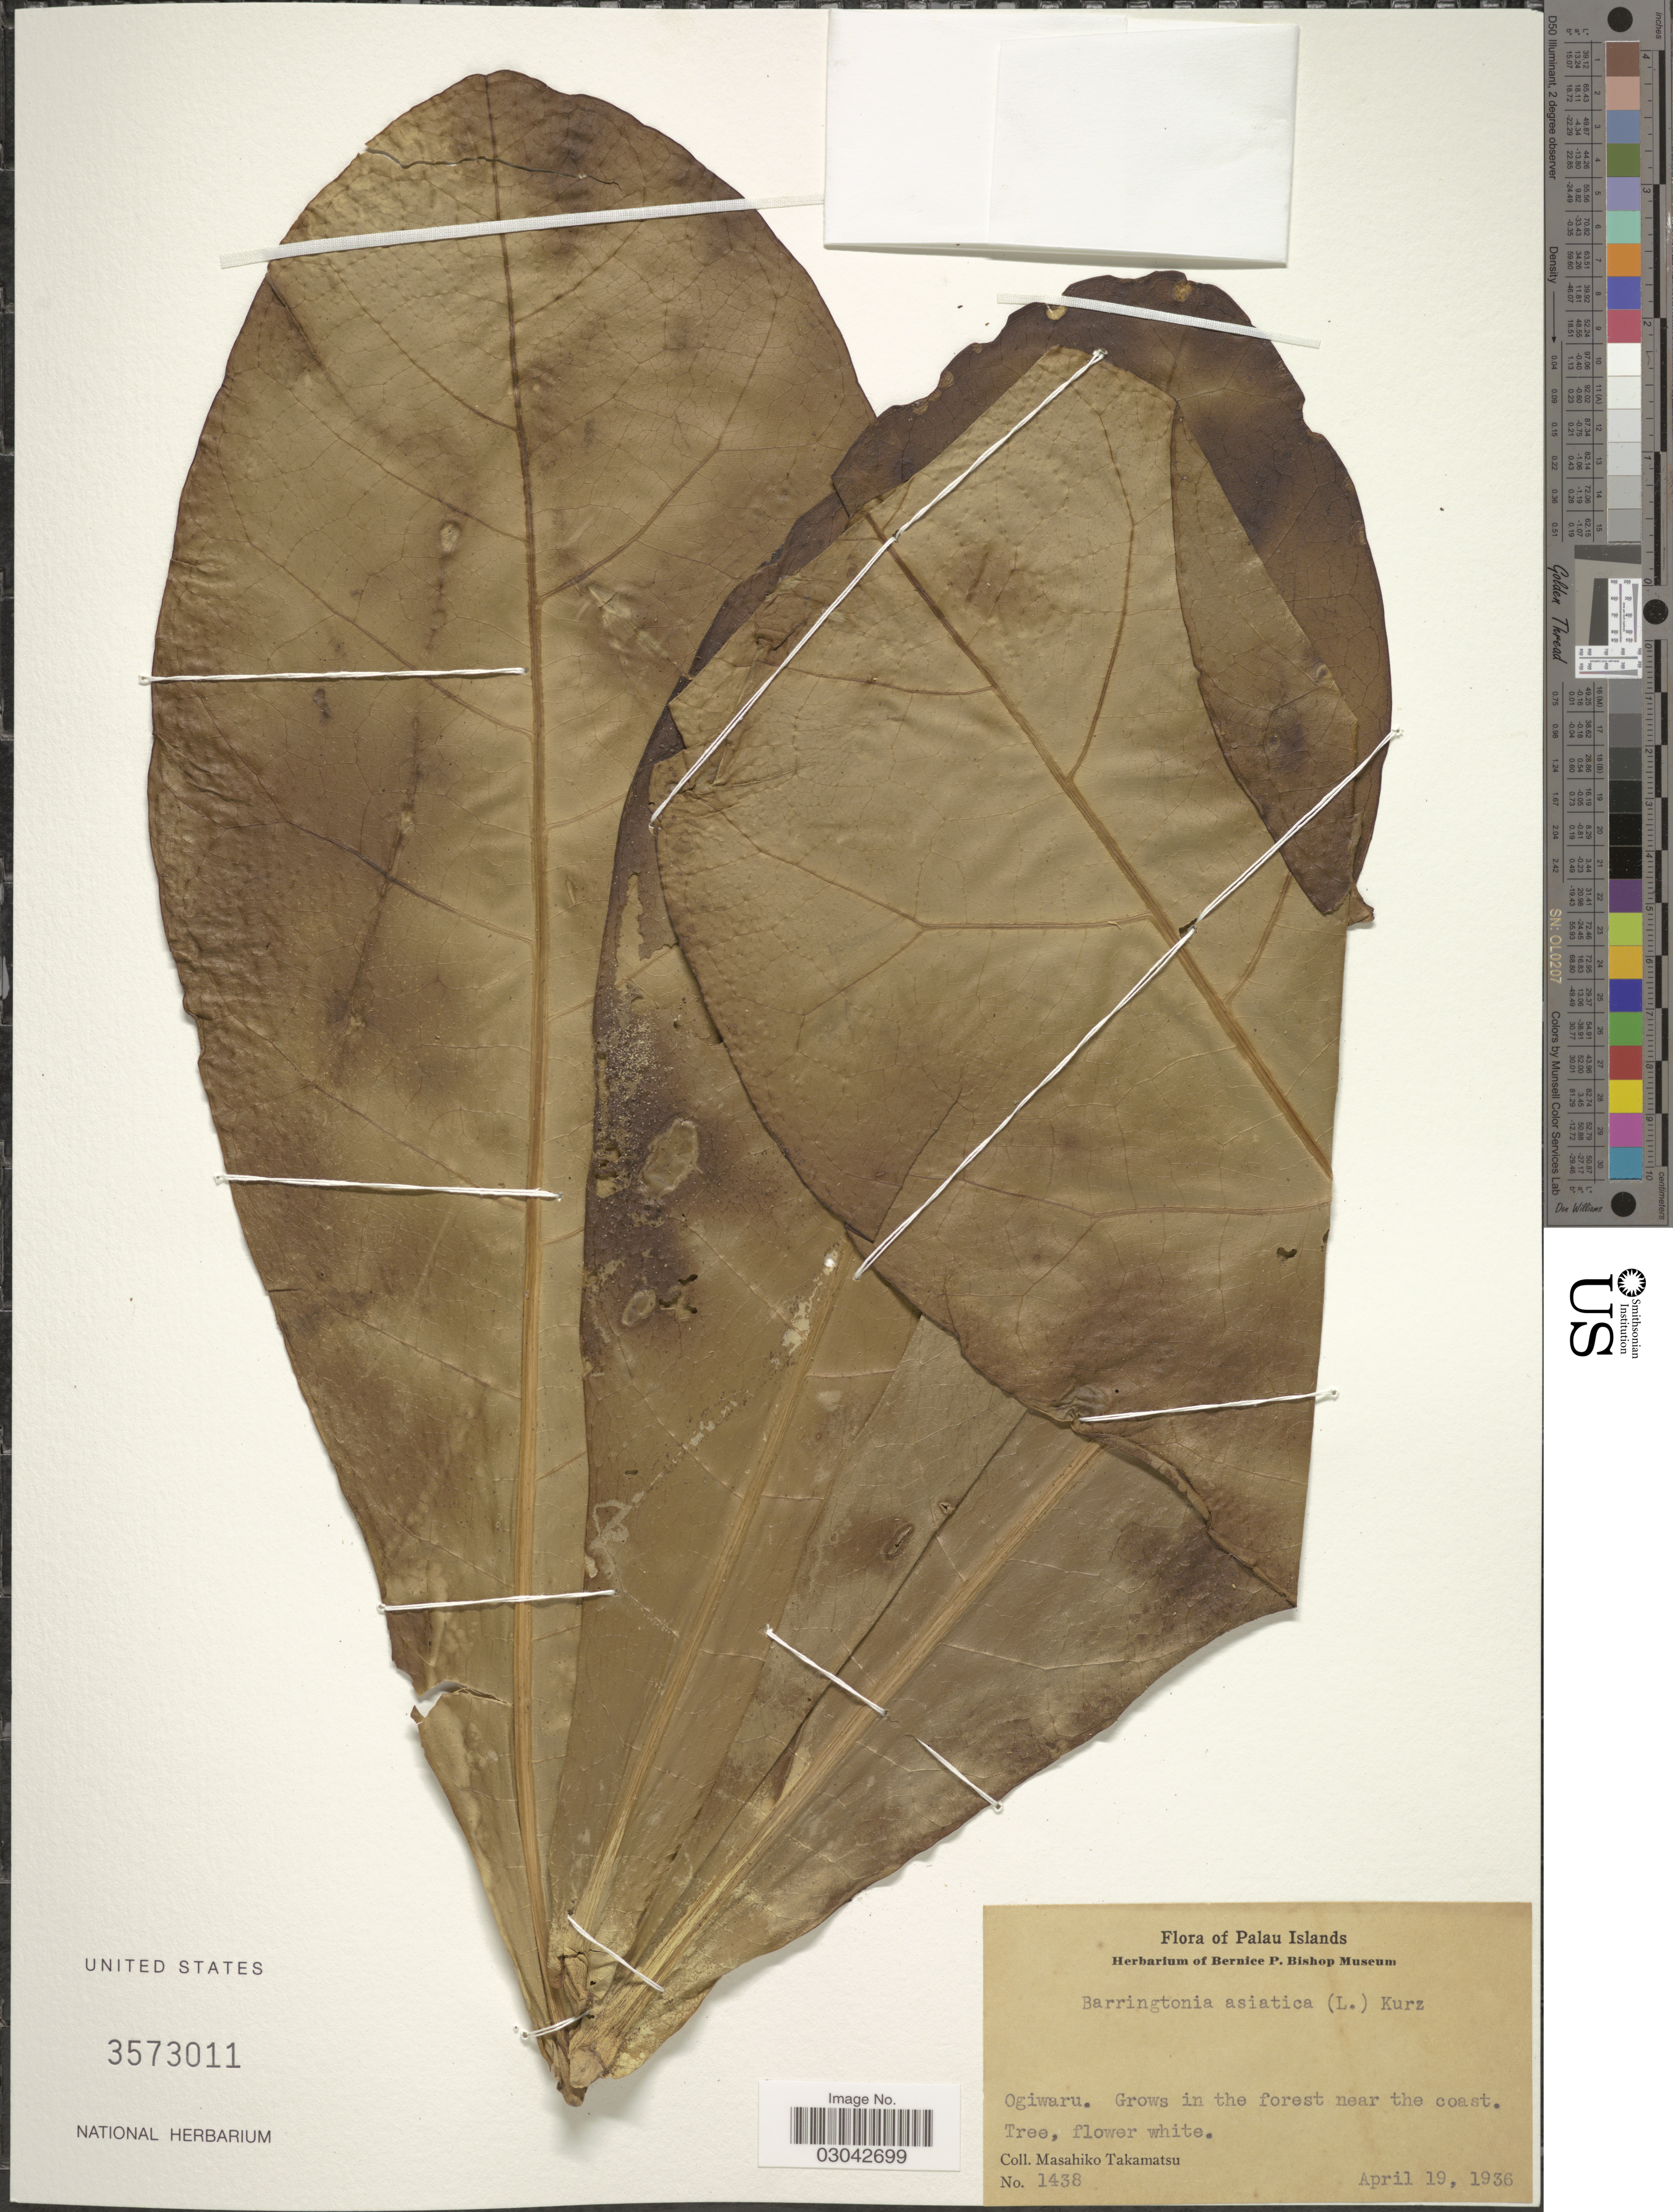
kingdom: Plantae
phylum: Tracheophyta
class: Magnoliopsida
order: Ericales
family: Lecythidaceae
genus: Barringtonia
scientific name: Barringtonia asiatica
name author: (L.) Kurz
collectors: M. Takamatsu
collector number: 1438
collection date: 1936-04-19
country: Palau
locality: Palau Islands. Ogiwaru.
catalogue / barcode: US 3573011